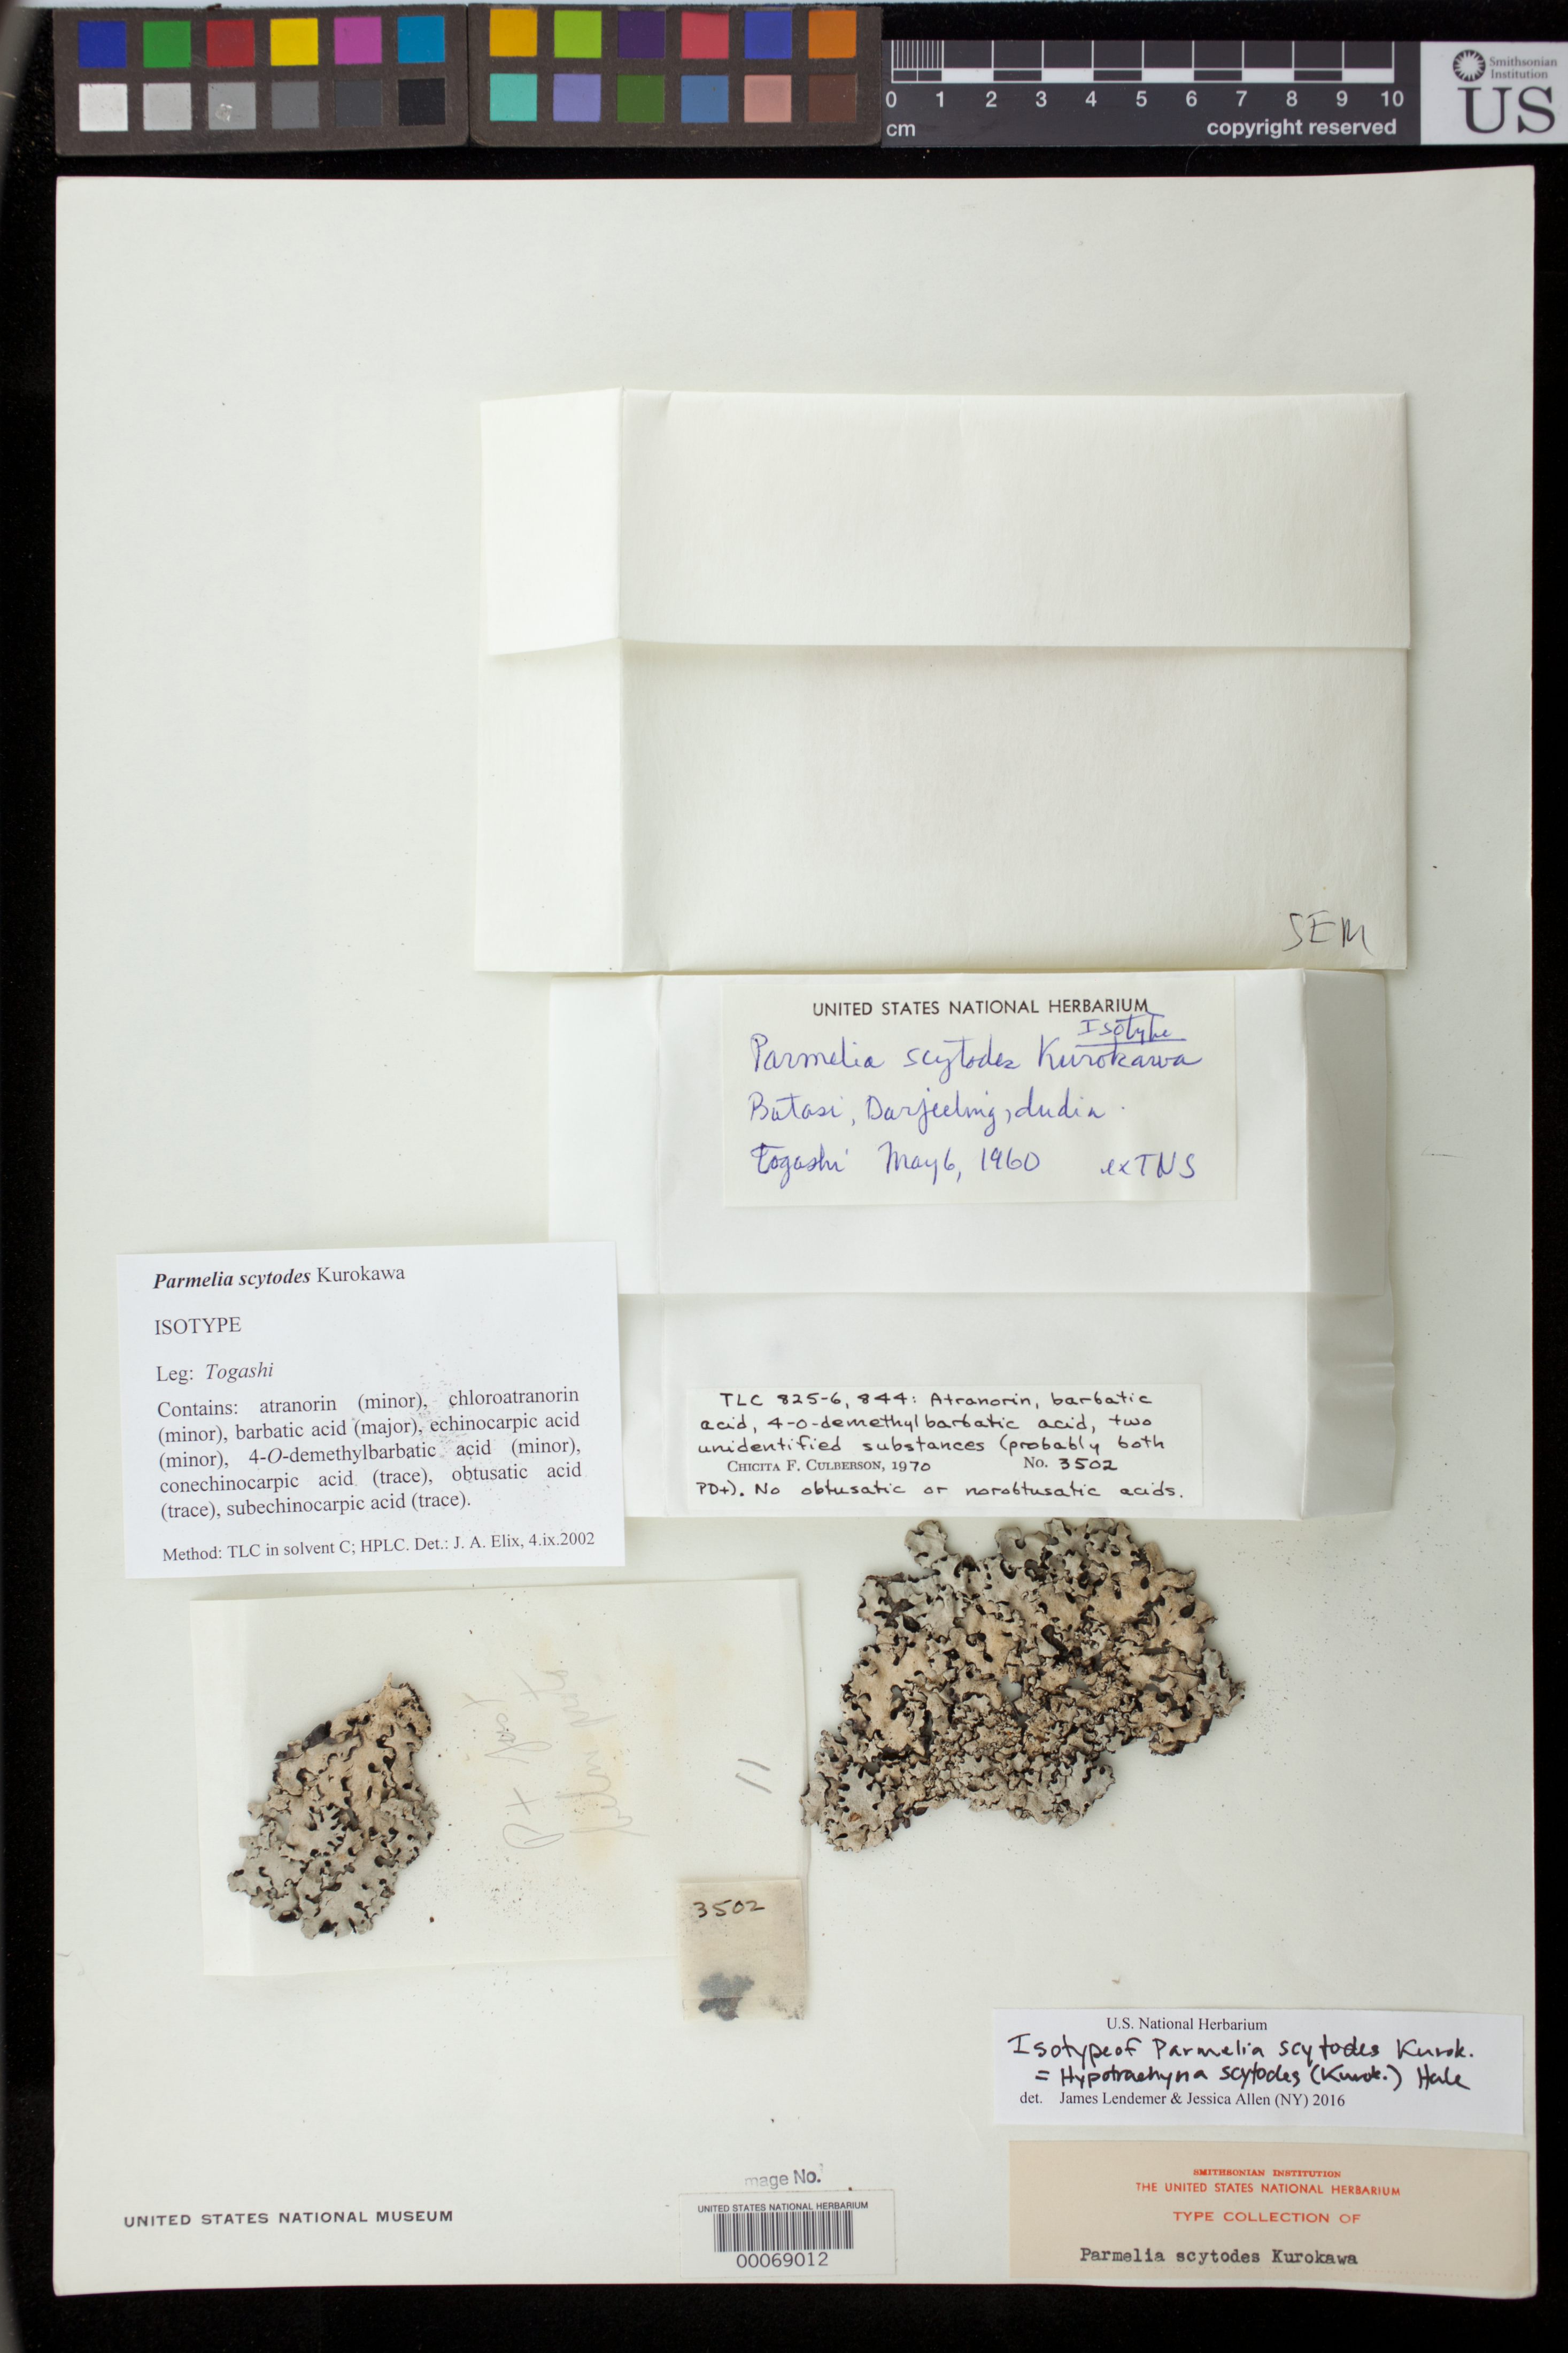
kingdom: Fungi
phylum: Ascomycota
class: Lecanoromycetes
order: Lecanorales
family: Parmeliaceae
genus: Parmelia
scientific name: Parmelia scytodes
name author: Kurok. in Hale & Kurok.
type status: Isotype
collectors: M. Togashi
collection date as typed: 06 May 1960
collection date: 1960-05-06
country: India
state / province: West Bengal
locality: Batasi Darjeeling.